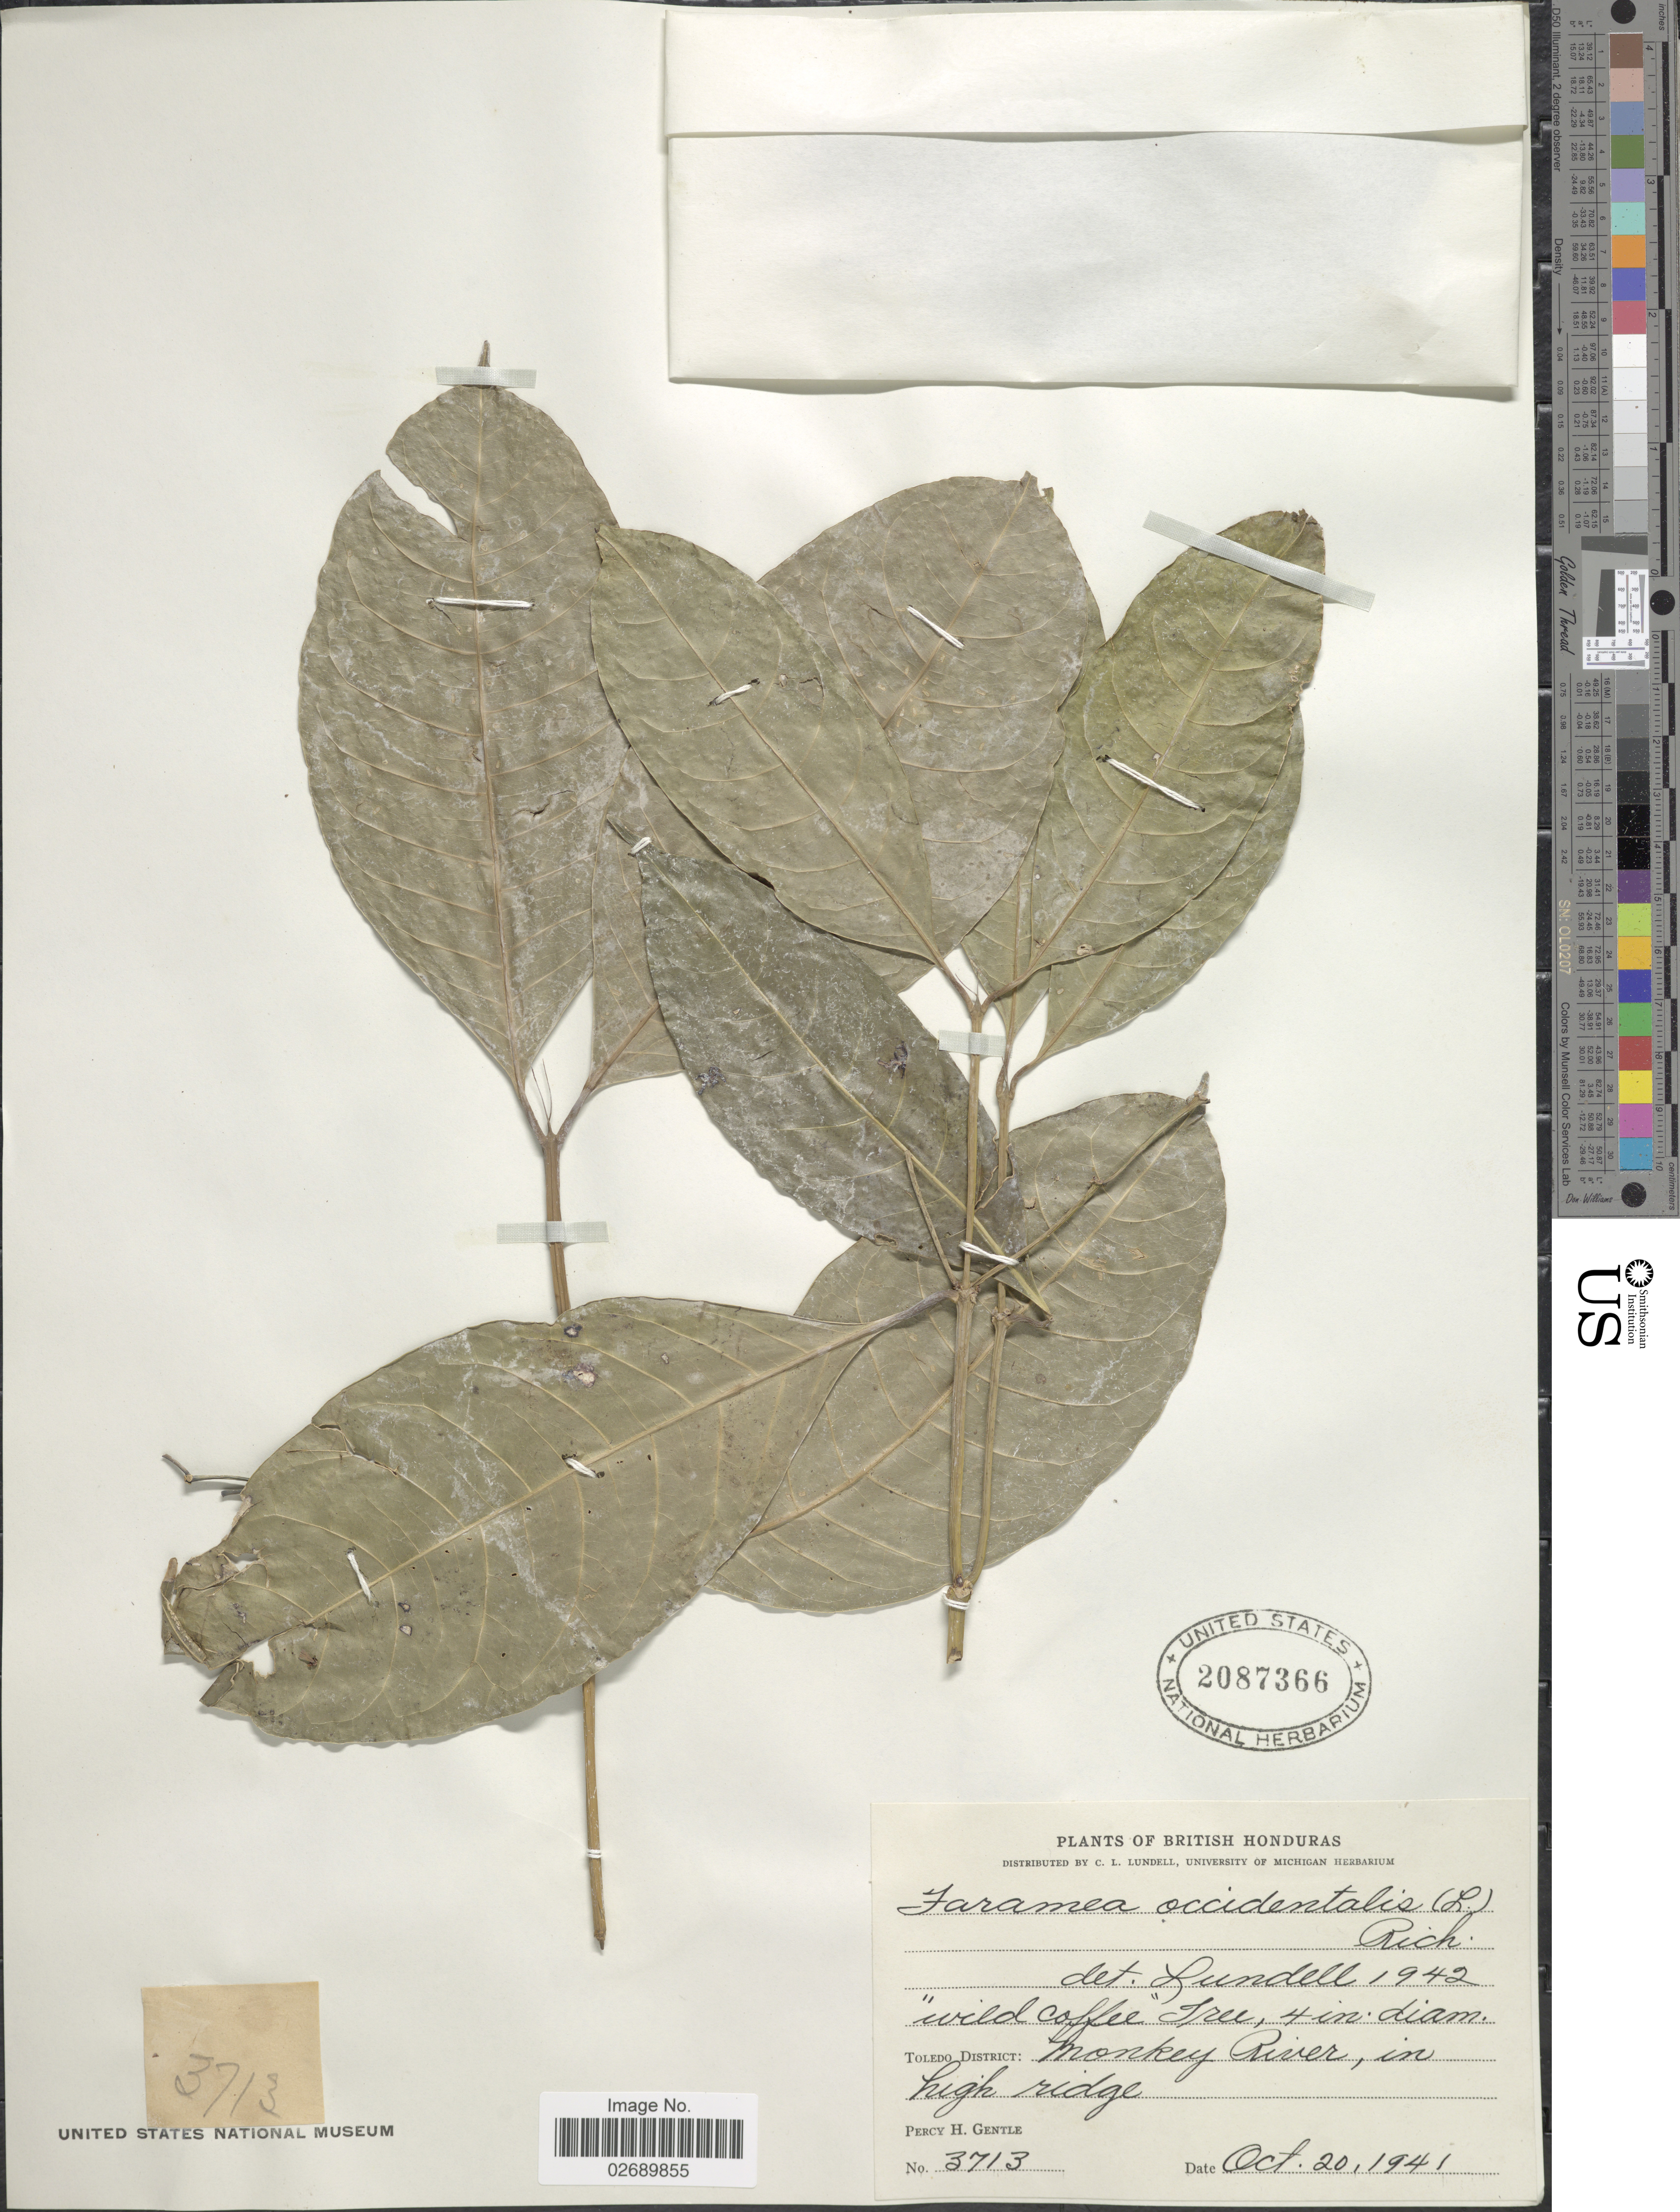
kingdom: Plantae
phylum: Tracheophyta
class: Magnoliopsida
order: Gentianales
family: Rubiaceae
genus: Faramea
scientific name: Faramea occidentalis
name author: (L.) A. Rich.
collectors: P. H. Gentle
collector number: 3713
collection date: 1941-10-20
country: Belize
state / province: Toledo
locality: British Honduras. Monkey River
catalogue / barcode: US 2087366